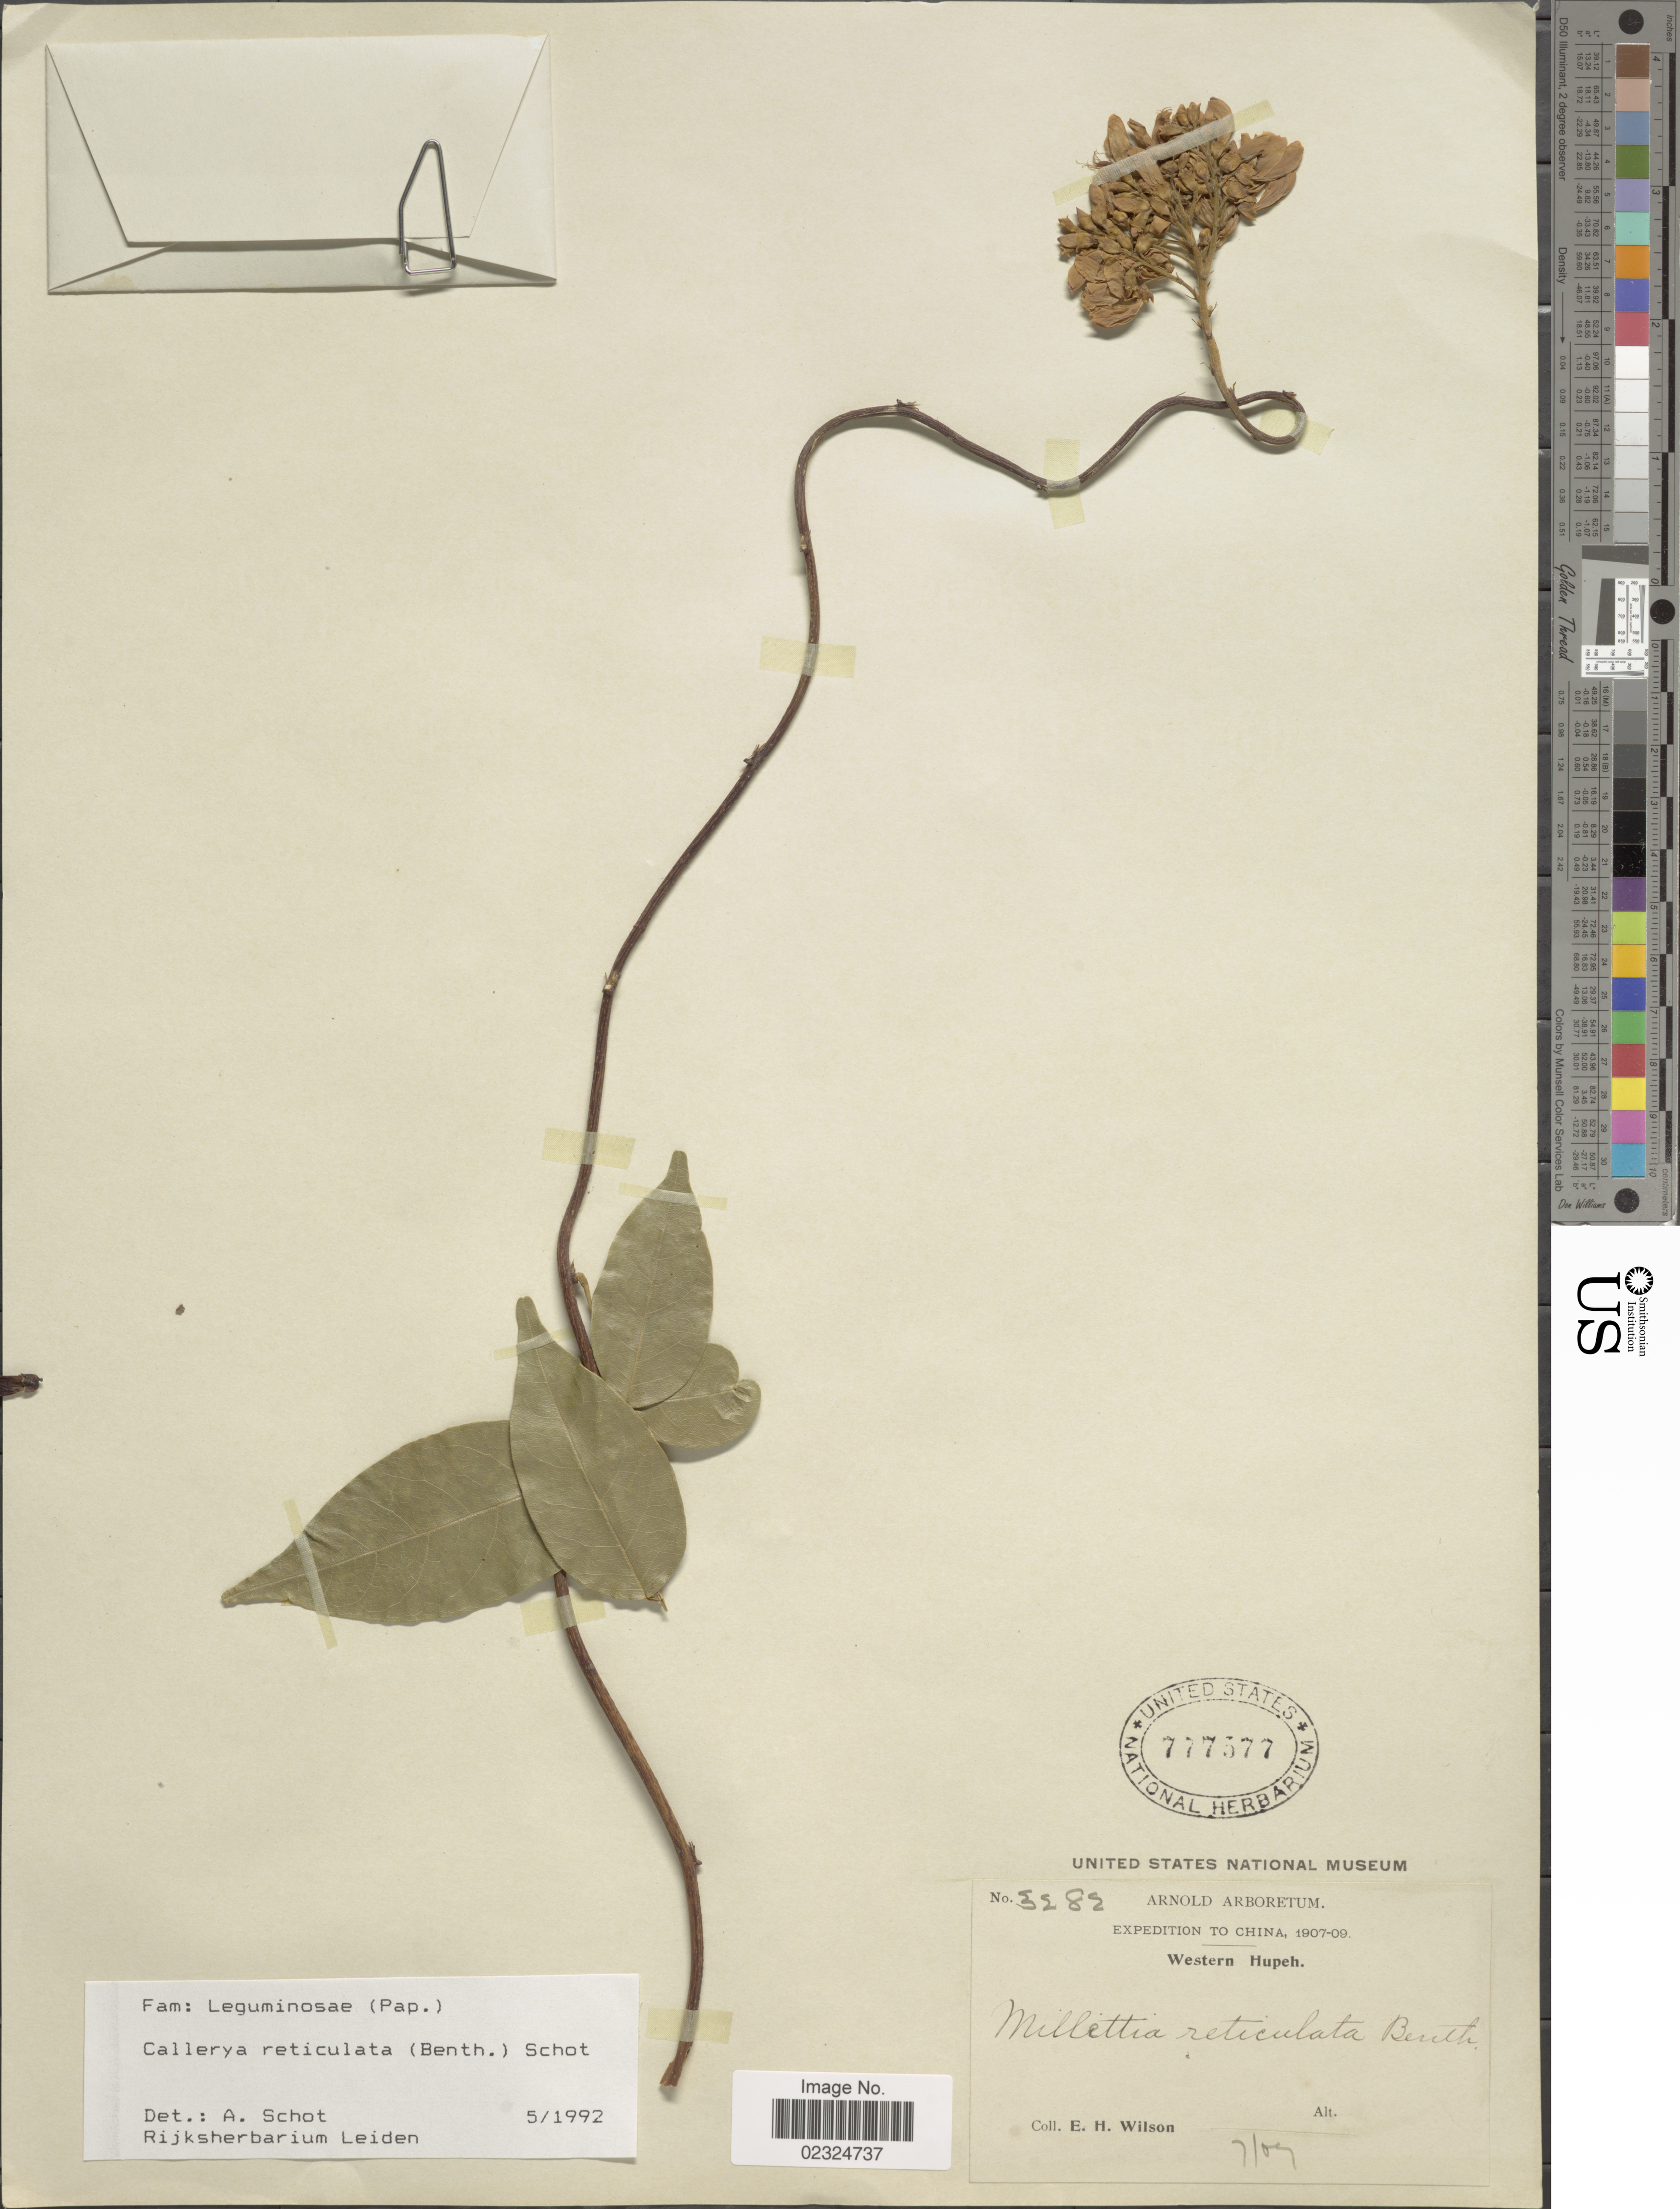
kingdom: Plantae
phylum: Tracheophyta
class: Magnoliopsida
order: Fabales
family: Fabaceae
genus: Wisteriopsis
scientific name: Wisteriopsis reticulata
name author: (Benth.) J. Compton & Schrire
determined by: Strong, Mark T., (BOT), Smithsonian Institution - National Museum of Natural History (UNITED STATES)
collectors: E. Wilson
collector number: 3282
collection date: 1907-07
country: China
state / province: Hubei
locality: Western Hupeh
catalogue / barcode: US 777577